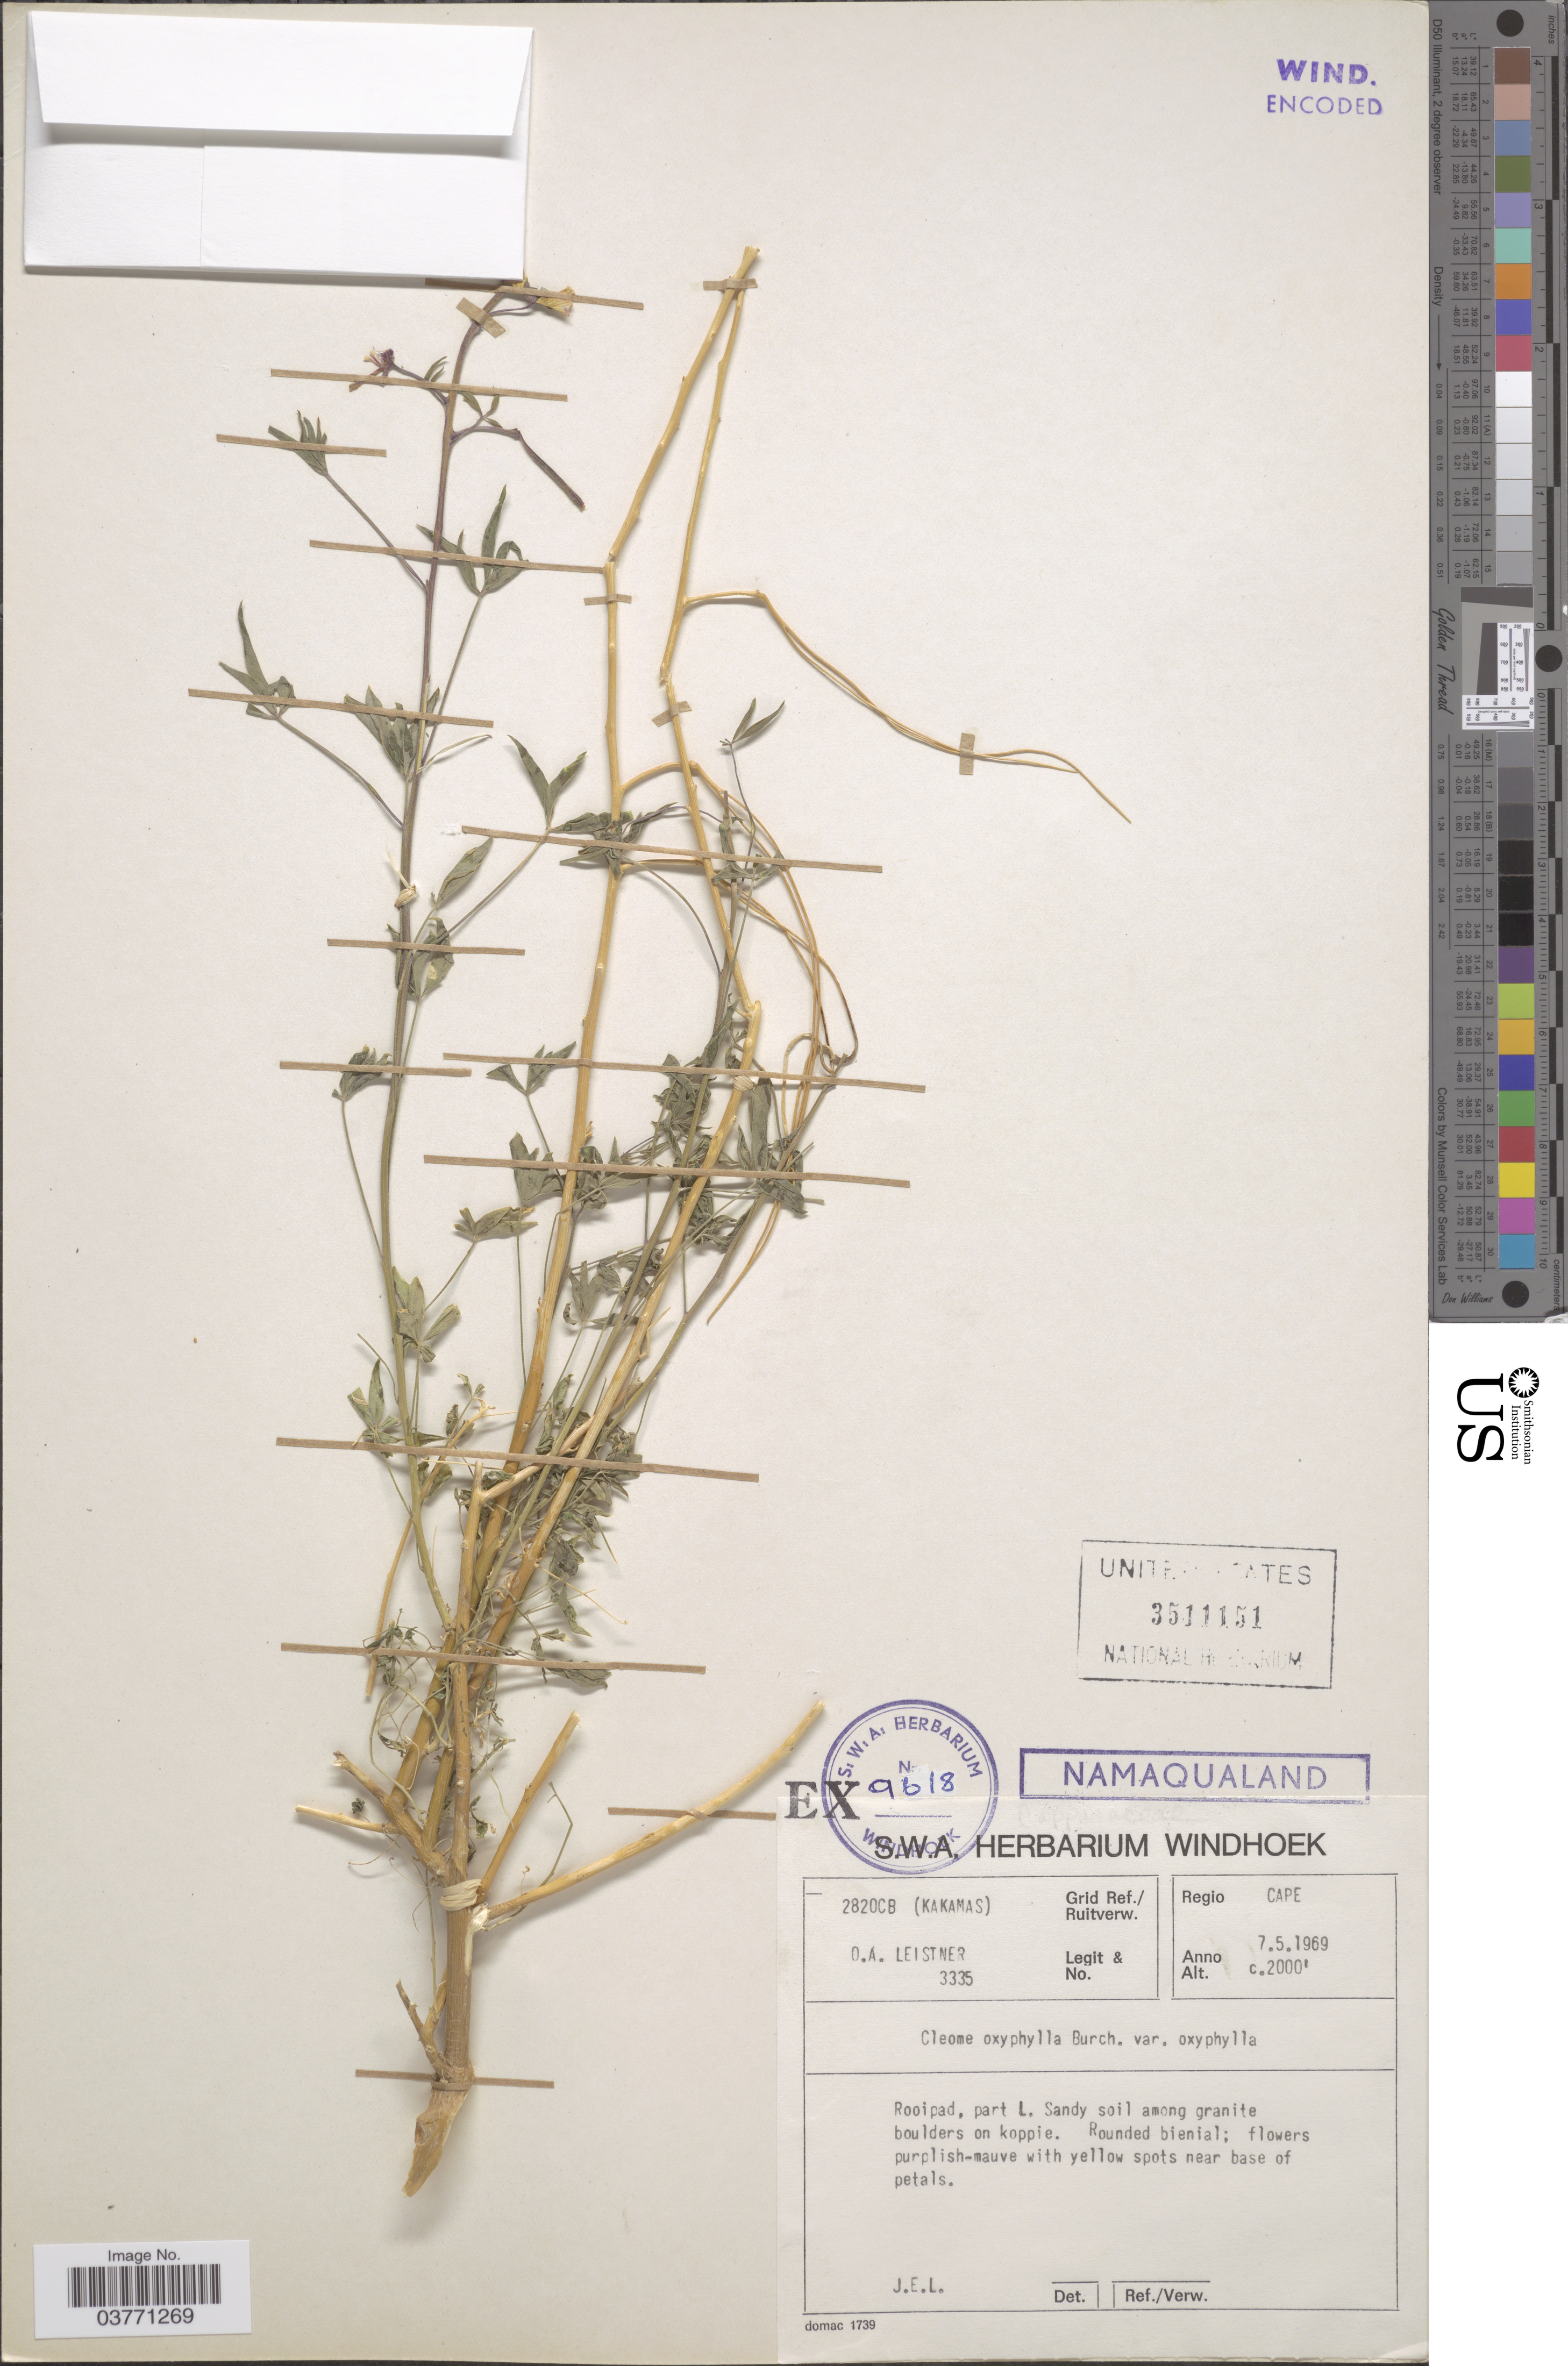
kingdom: Plantae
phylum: Tracheophyta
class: Magnoliopsida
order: Brassicales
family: Cleomaceae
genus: Sieruela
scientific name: Sieruela oxyphylla var. oxyphylla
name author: (Burch.) Roalson & J.C. Hall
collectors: O. A. Leistner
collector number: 3335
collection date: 1969-05-07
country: South Africa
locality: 2820CB (Kakamas) Grid Ref./ Ruitverw. Regio Cape. Rooipad, part L.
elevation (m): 610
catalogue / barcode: US 3511151